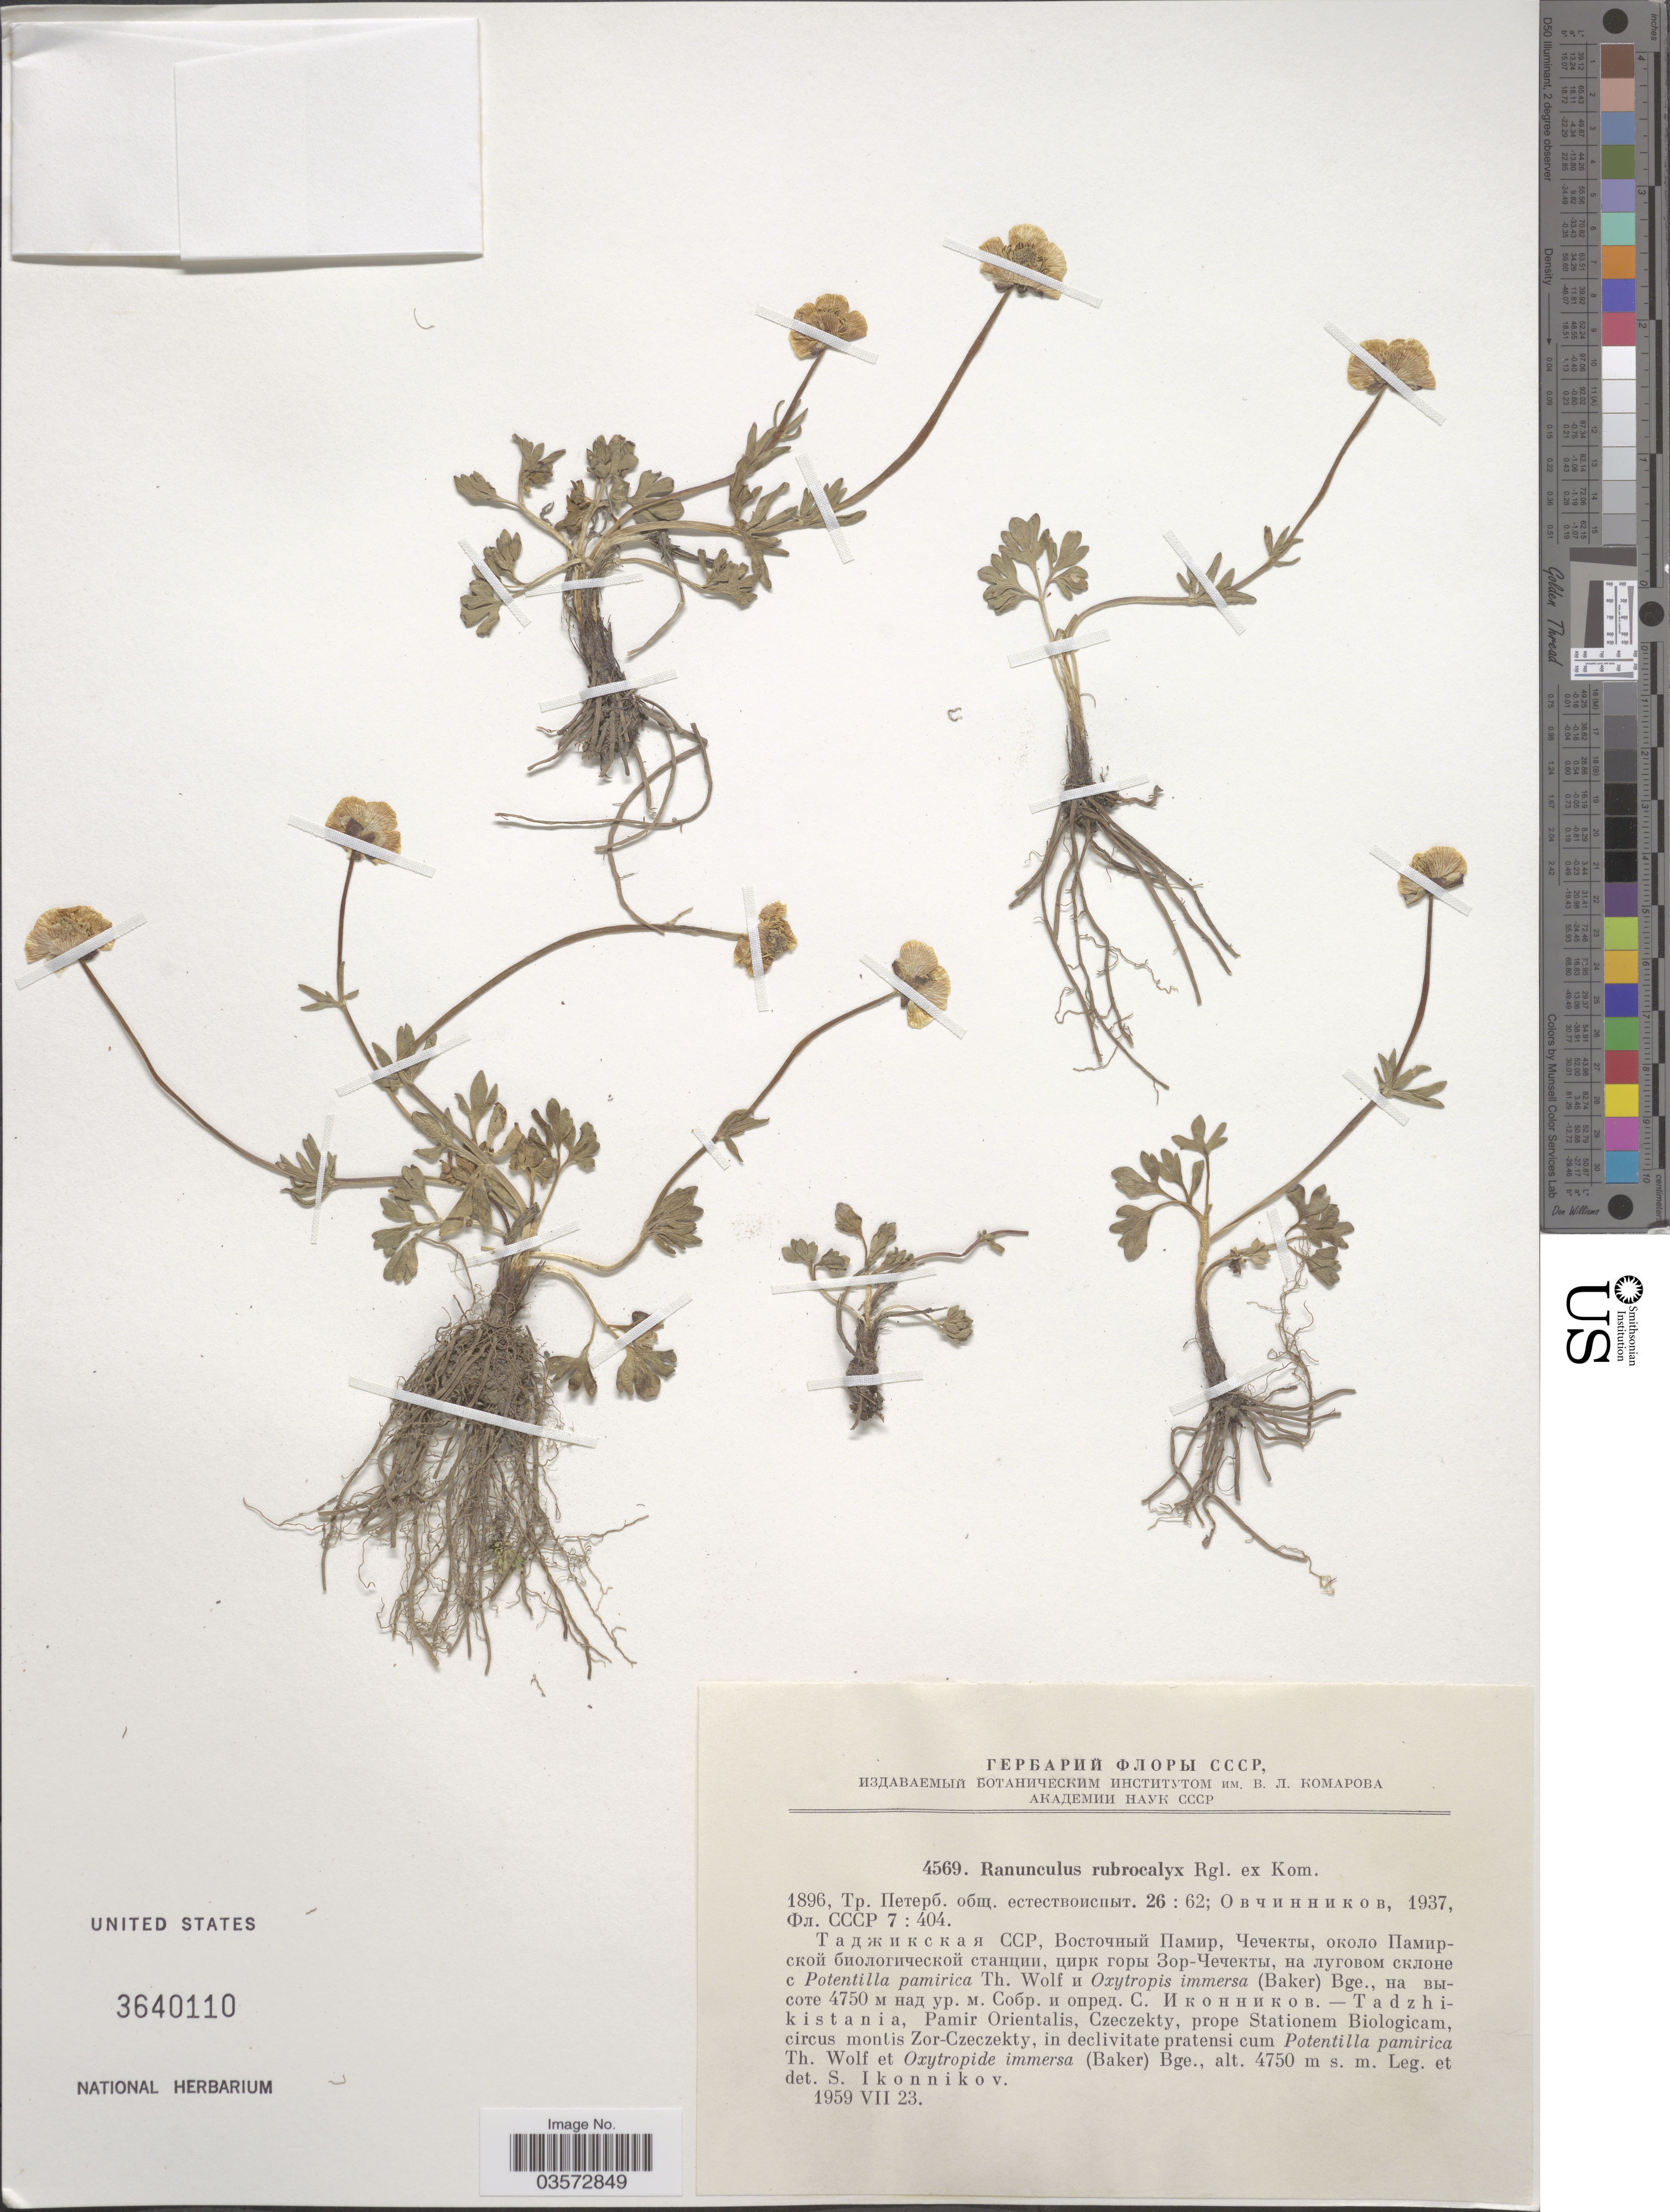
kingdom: Plantae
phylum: Tracheophyta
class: Magnoliopsida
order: Ranunculales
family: Ranunculaceae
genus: Ranunculus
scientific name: Ranunculus rubrocalyx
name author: Regel ex Kom.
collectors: S. Ikonnikov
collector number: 4569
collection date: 1959-07-23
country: Tajikistan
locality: Tadzhikistania, Pamir Orientalis, Czeczekty, prope Stationem Biologicam, circus montis Zor-Czeczekty.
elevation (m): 4750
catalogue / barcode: US 3640110